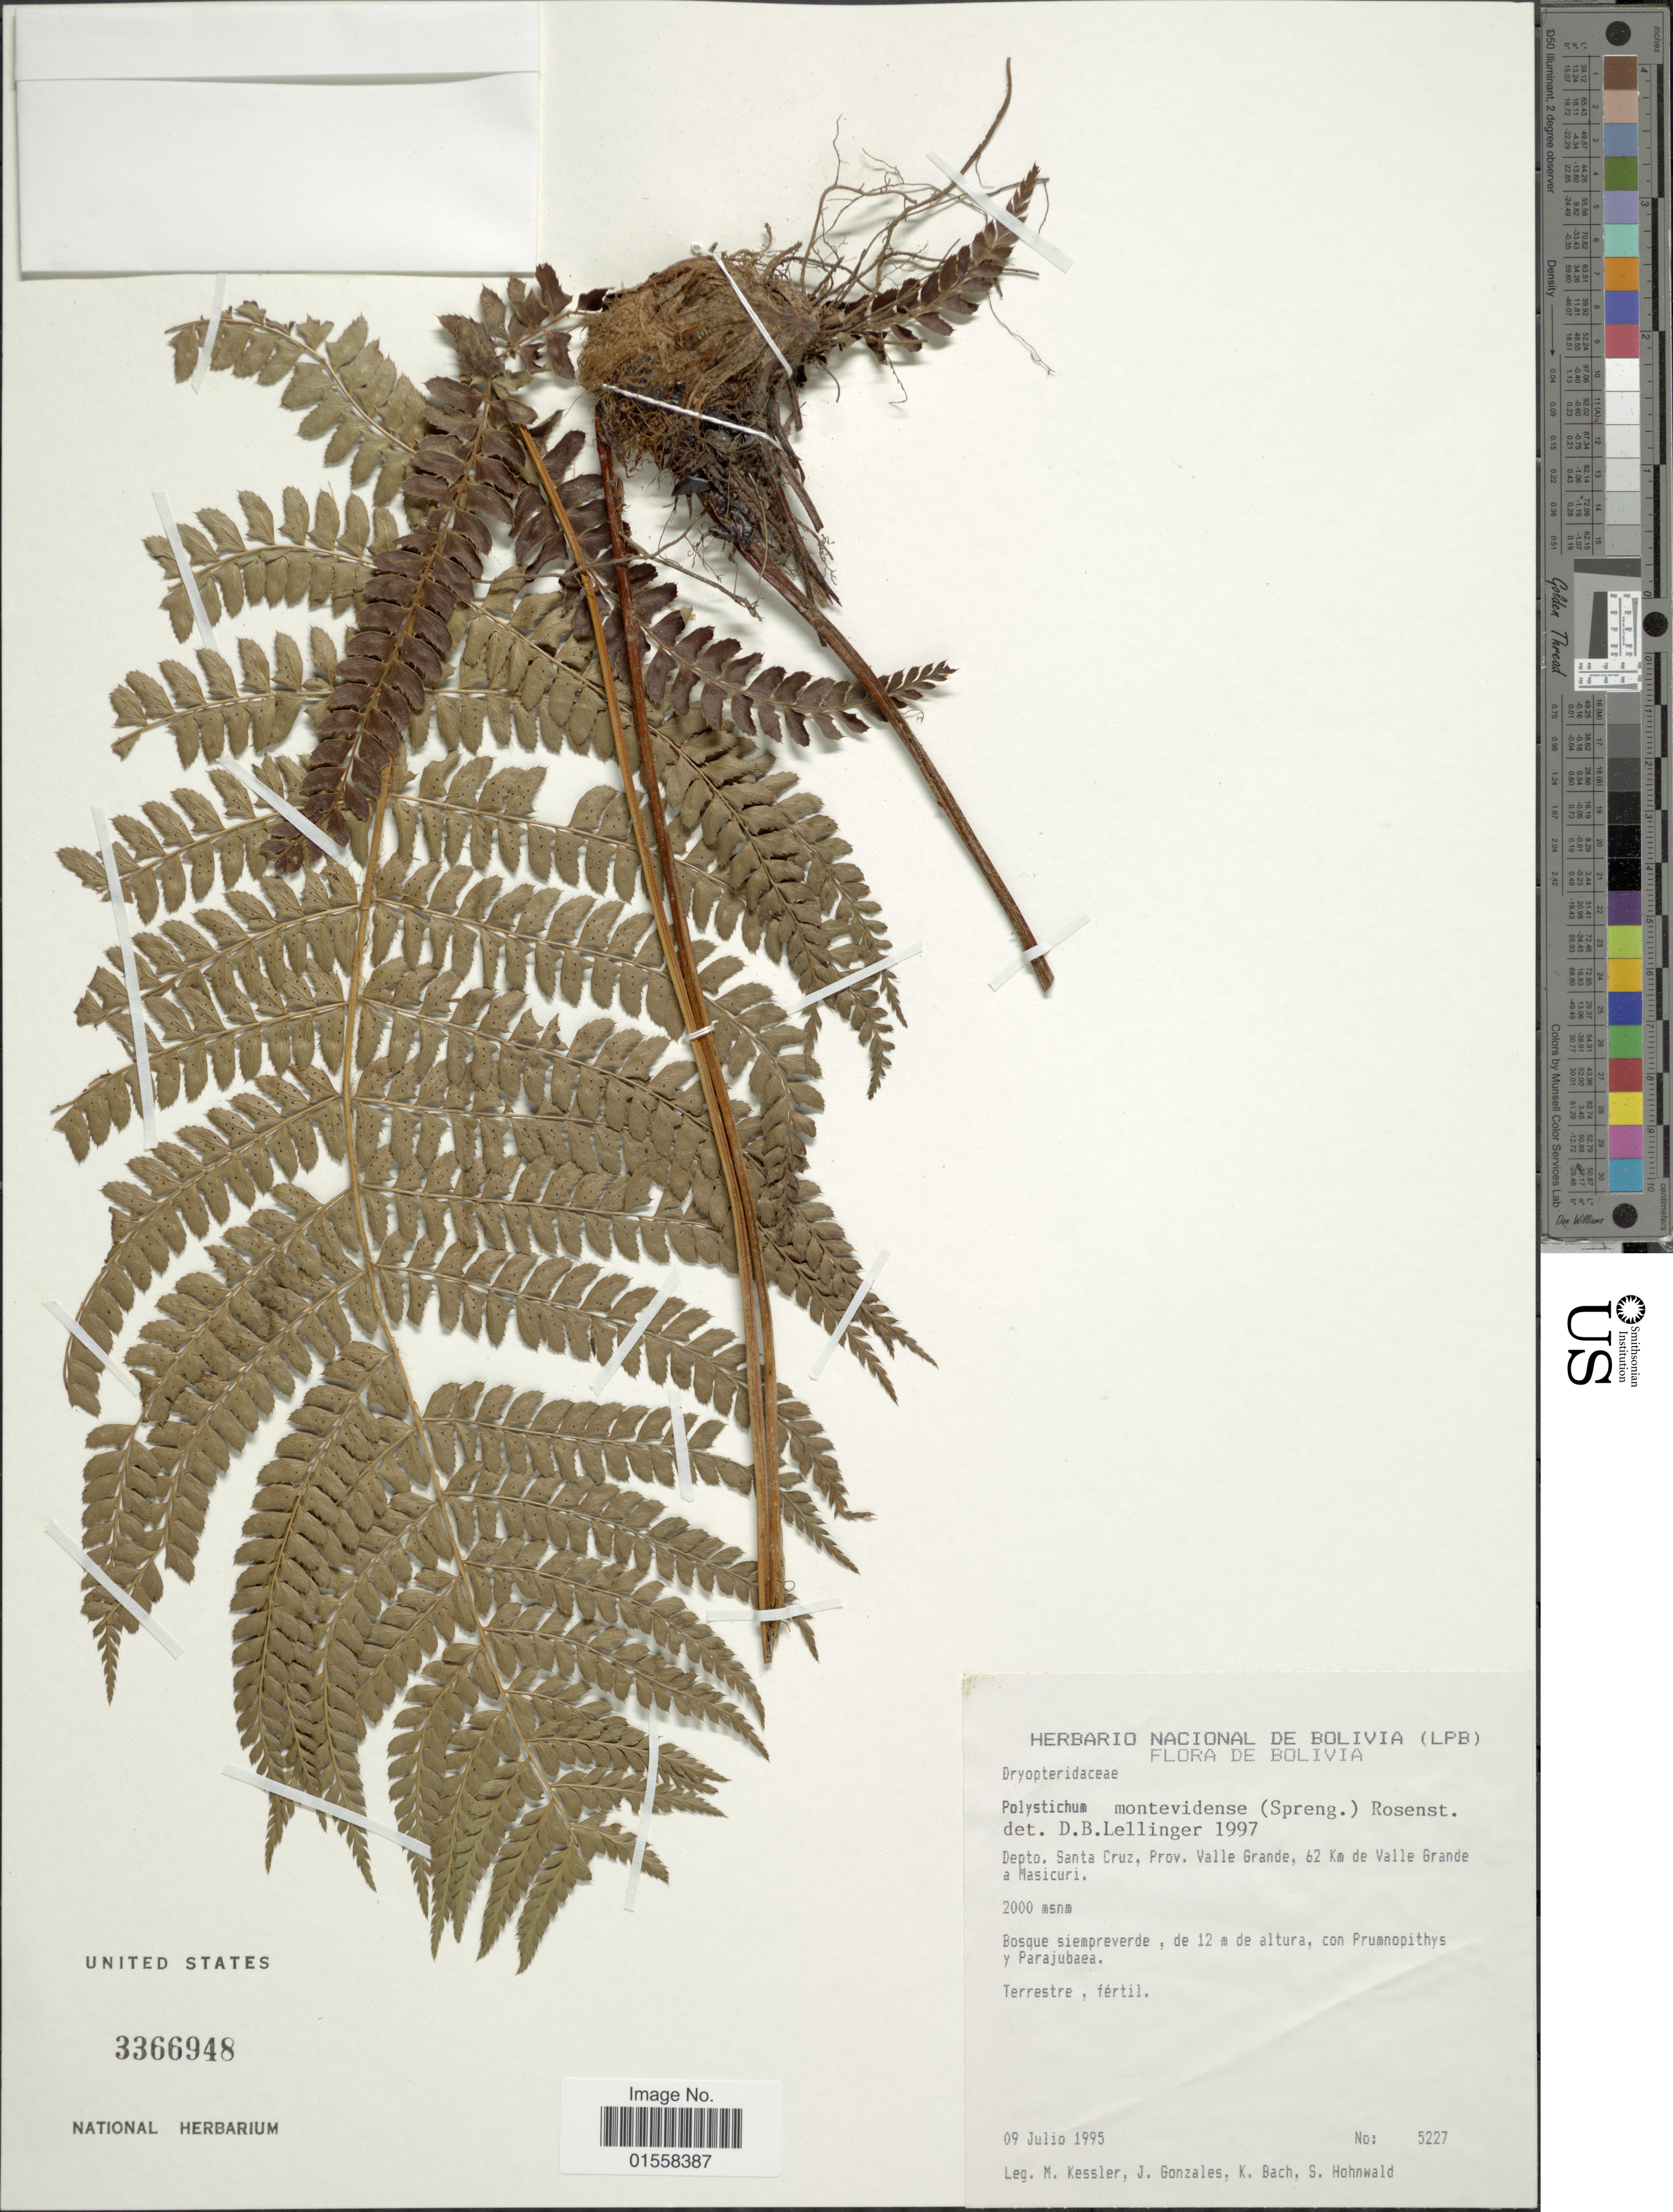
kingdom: Plantae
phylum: Tracheophyta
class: Polypodiopsida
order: Polypodiales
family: Dryopteridaceae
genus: Polystichum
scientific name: Polystichum montevidense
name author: (Spreng.) Rosenst.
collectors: M. Kessler, J. Gonzales, K. Bach & S. Hohnwald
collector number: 5227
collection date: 1995-07-09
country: Bolivia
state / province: Santa Cruz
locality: Depto. Santa Cruz, Prov. Valle Grande, 62 Km de Valle Grande a Masicuri.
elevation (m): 2000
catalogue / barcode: US 3366948